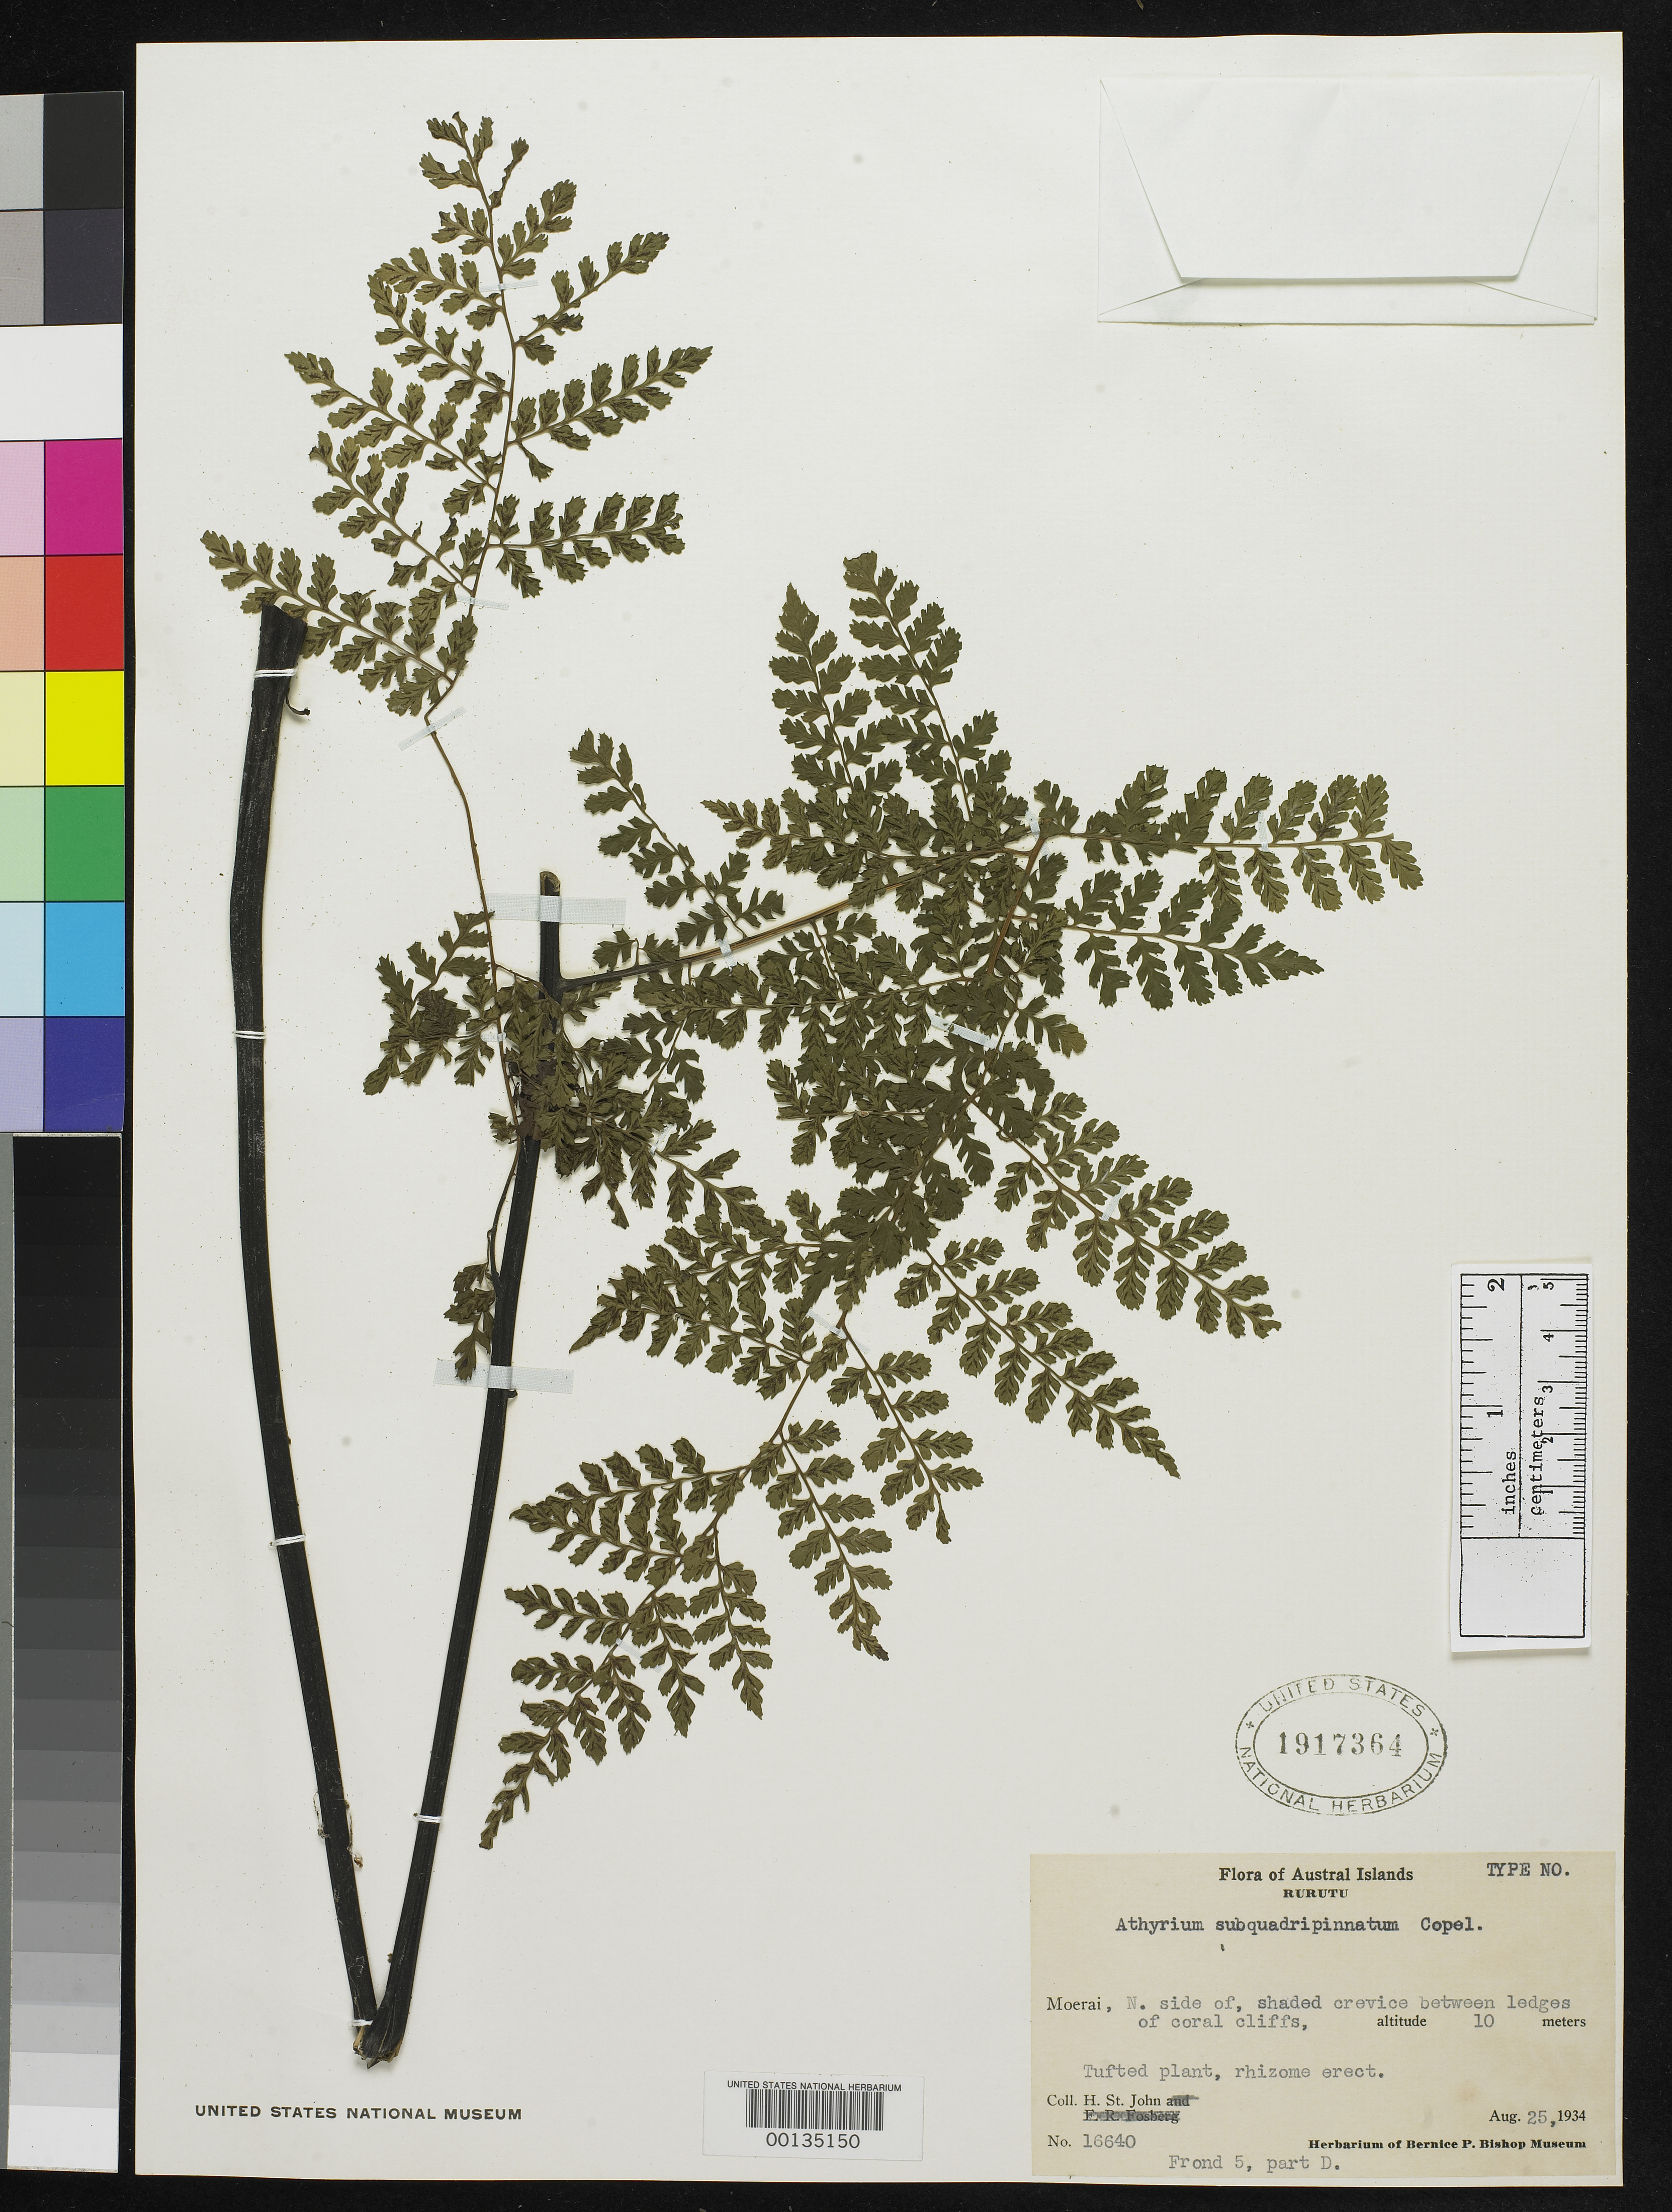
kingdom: Plantae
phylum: Tracheophyta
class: Polypodiopsida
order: Polypodiales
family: Athyriaceae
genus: Athyrium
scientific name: Athyrium subquadripinnatum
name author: Copel.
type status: Isotype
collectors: H. St. John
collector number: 16640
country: French Polynesia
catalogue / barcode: US 1917364